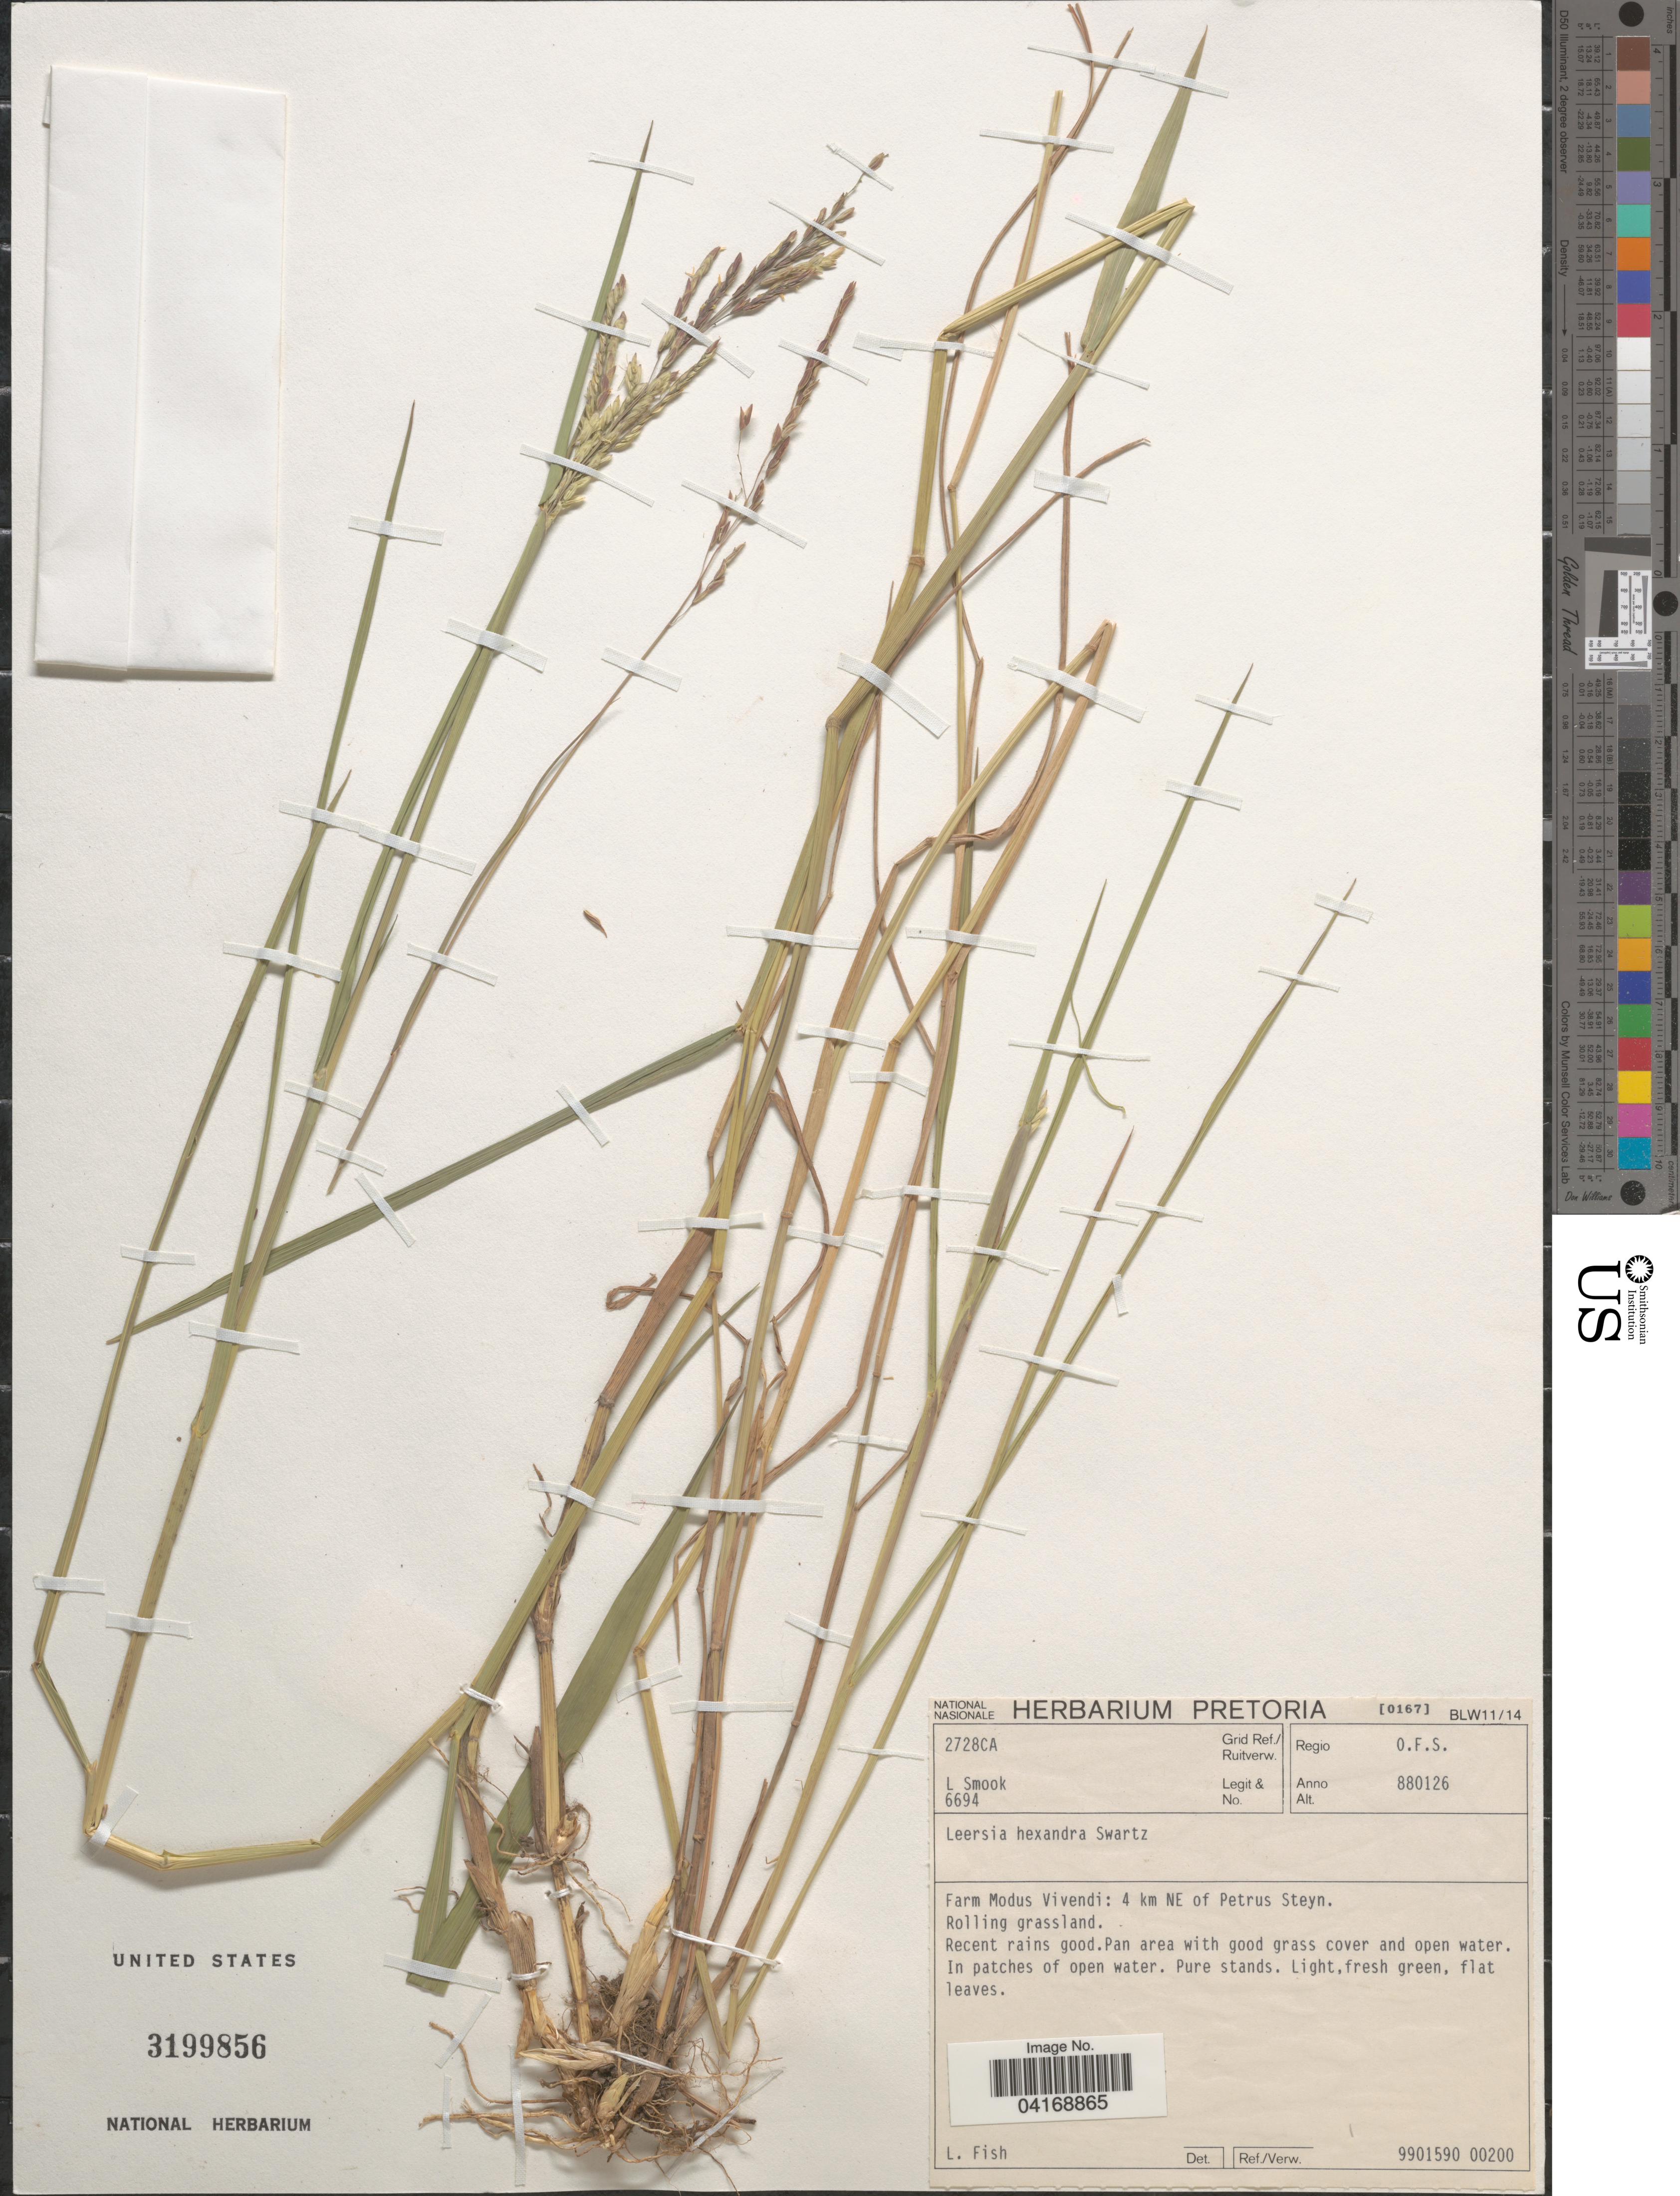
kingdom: Plantae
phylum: Tracheophyta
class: Liliopsida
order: Poales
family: Poaceae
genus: Leersia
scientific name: Leersia hexandra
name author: Sw.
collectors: L. Smook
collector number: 6694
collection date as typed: Transcribed d/m/y: 26/1/88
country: South Africa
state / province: Free State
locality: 2728CA Grid Ref./Ruitverw. Regio O.F.S. Farm Modus Vivendi: 4 km NE of Petrus Steyn.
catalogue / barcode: US 3199856